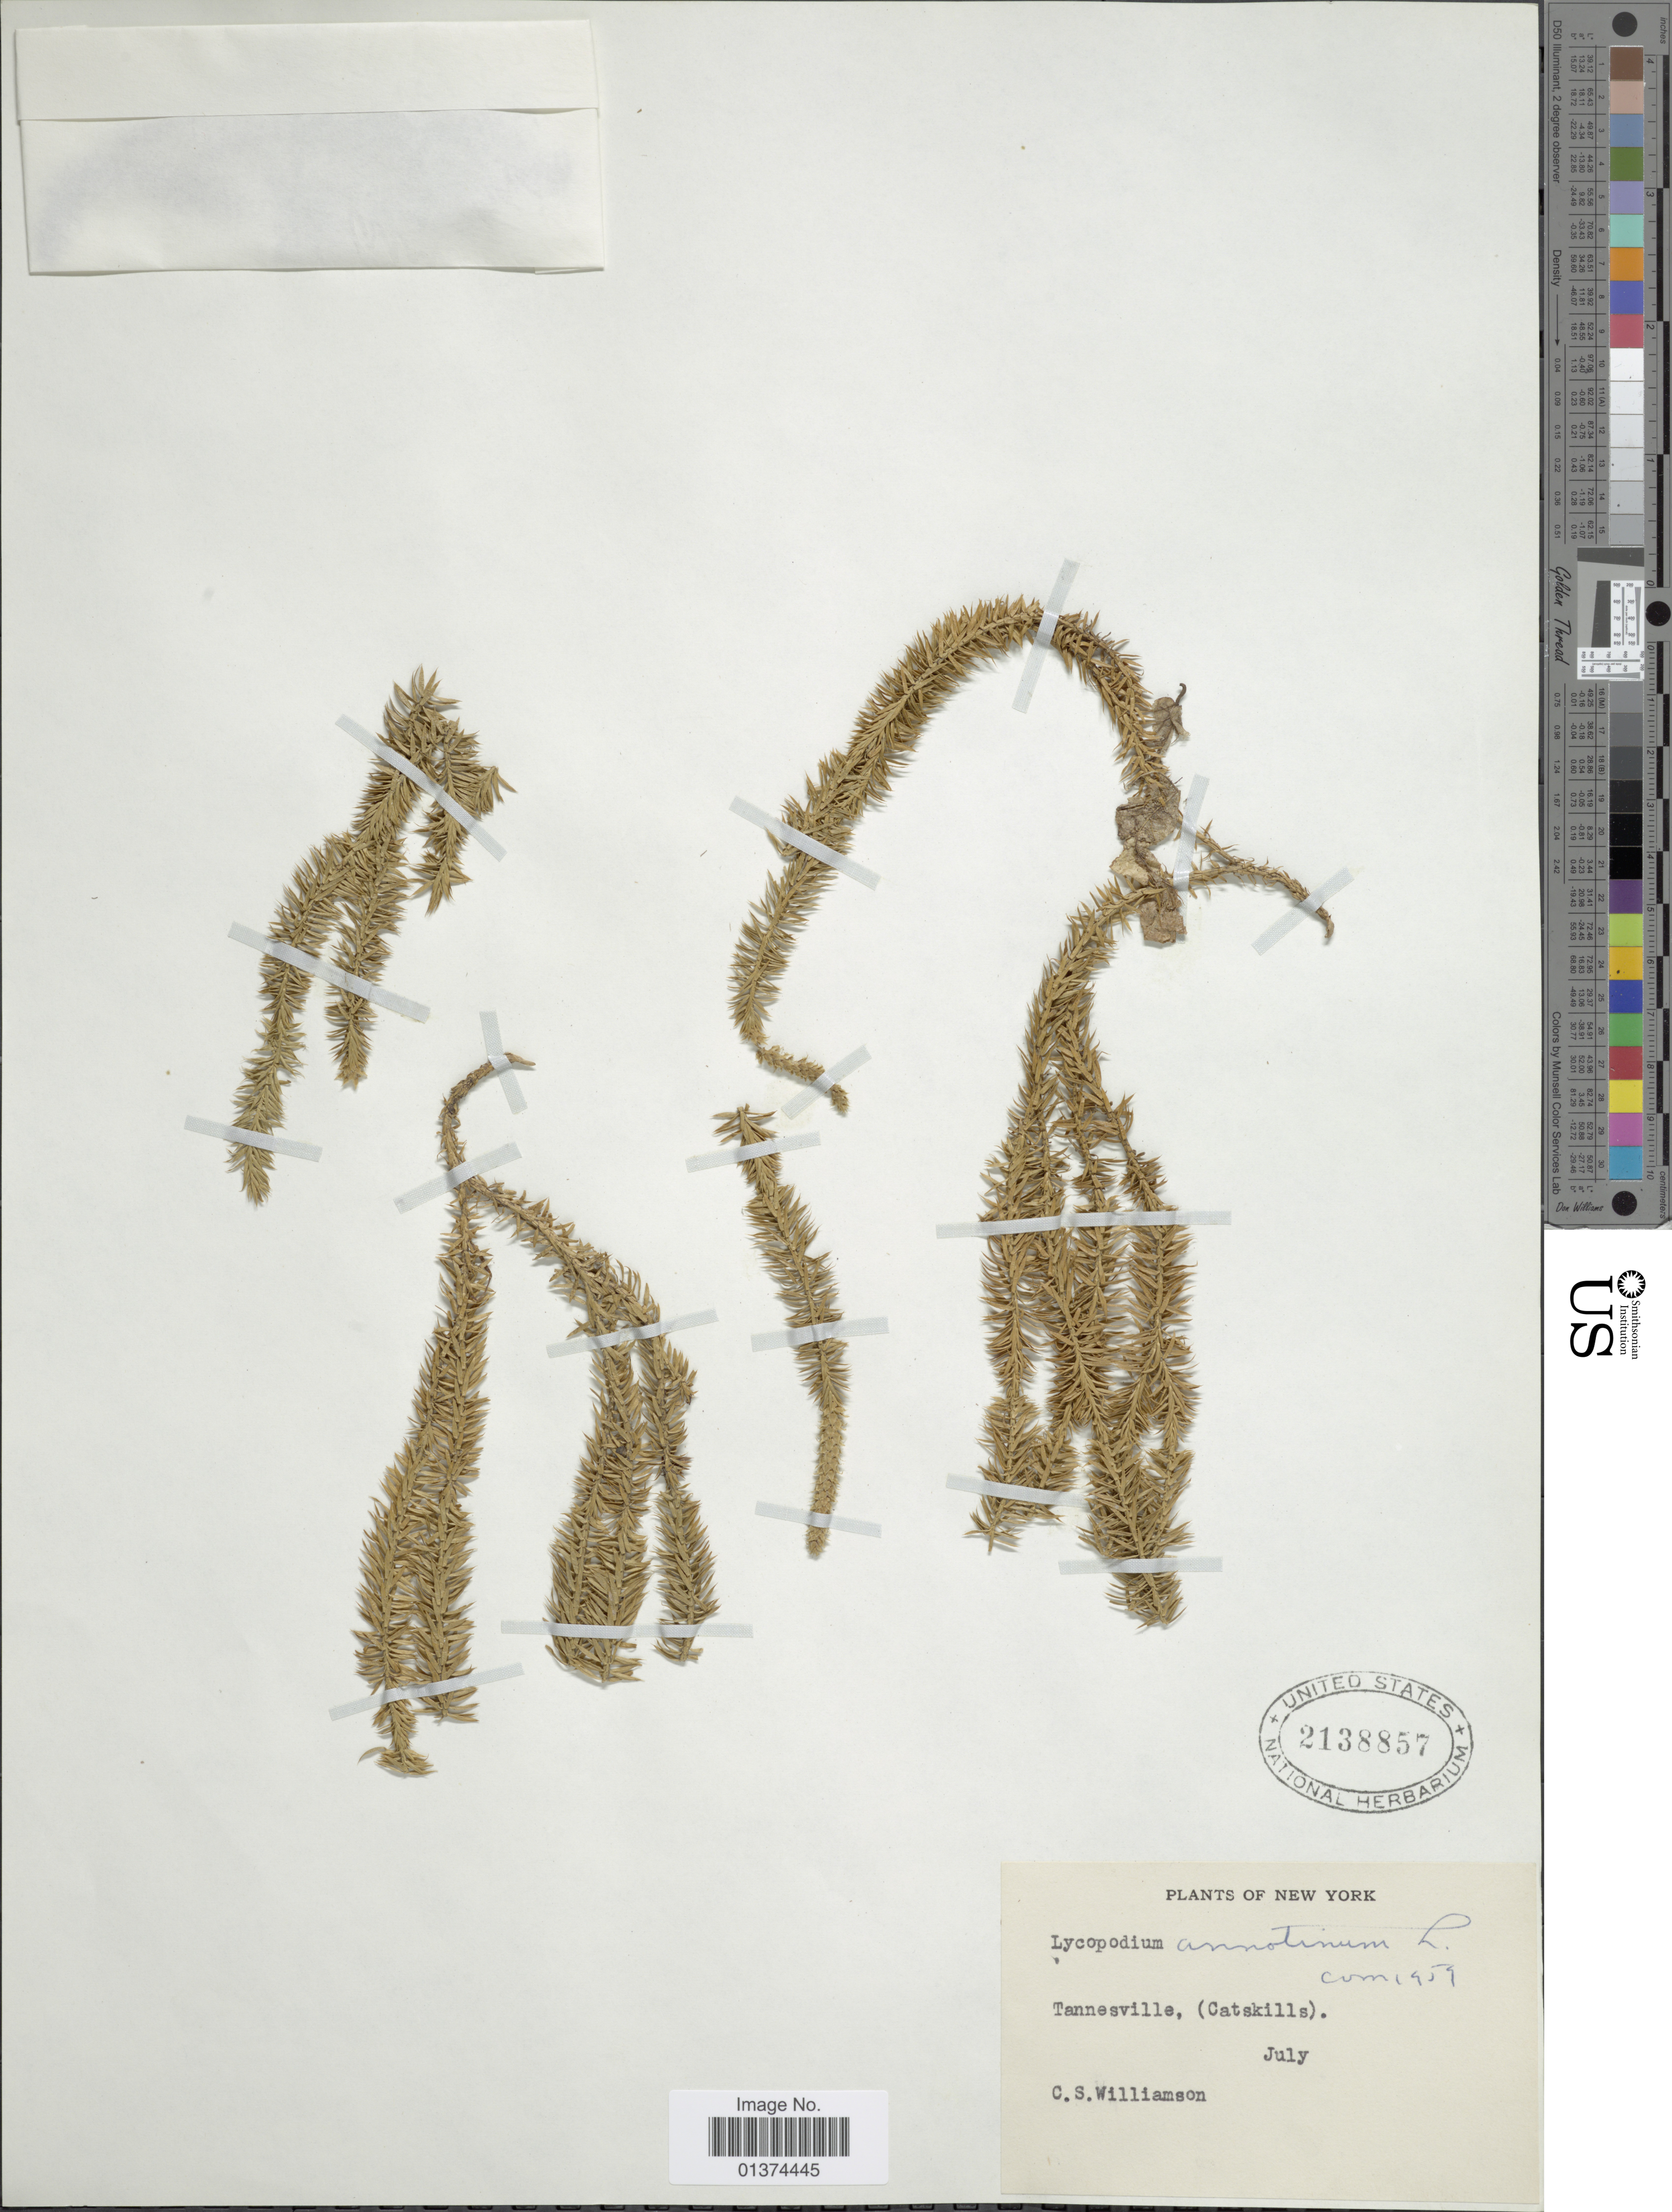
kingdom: Plantae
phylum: Tracheophyta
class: Lycopodiopsida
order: Lycopodiales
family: Lycopodiaceae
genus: Spinulum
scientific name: Spinulum annotinum subsp. annotinum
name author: (L.) A. Haines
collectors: C. Williamson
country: United States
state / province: New York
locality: Tannesville, (Catskills)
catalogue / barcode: US 2138857